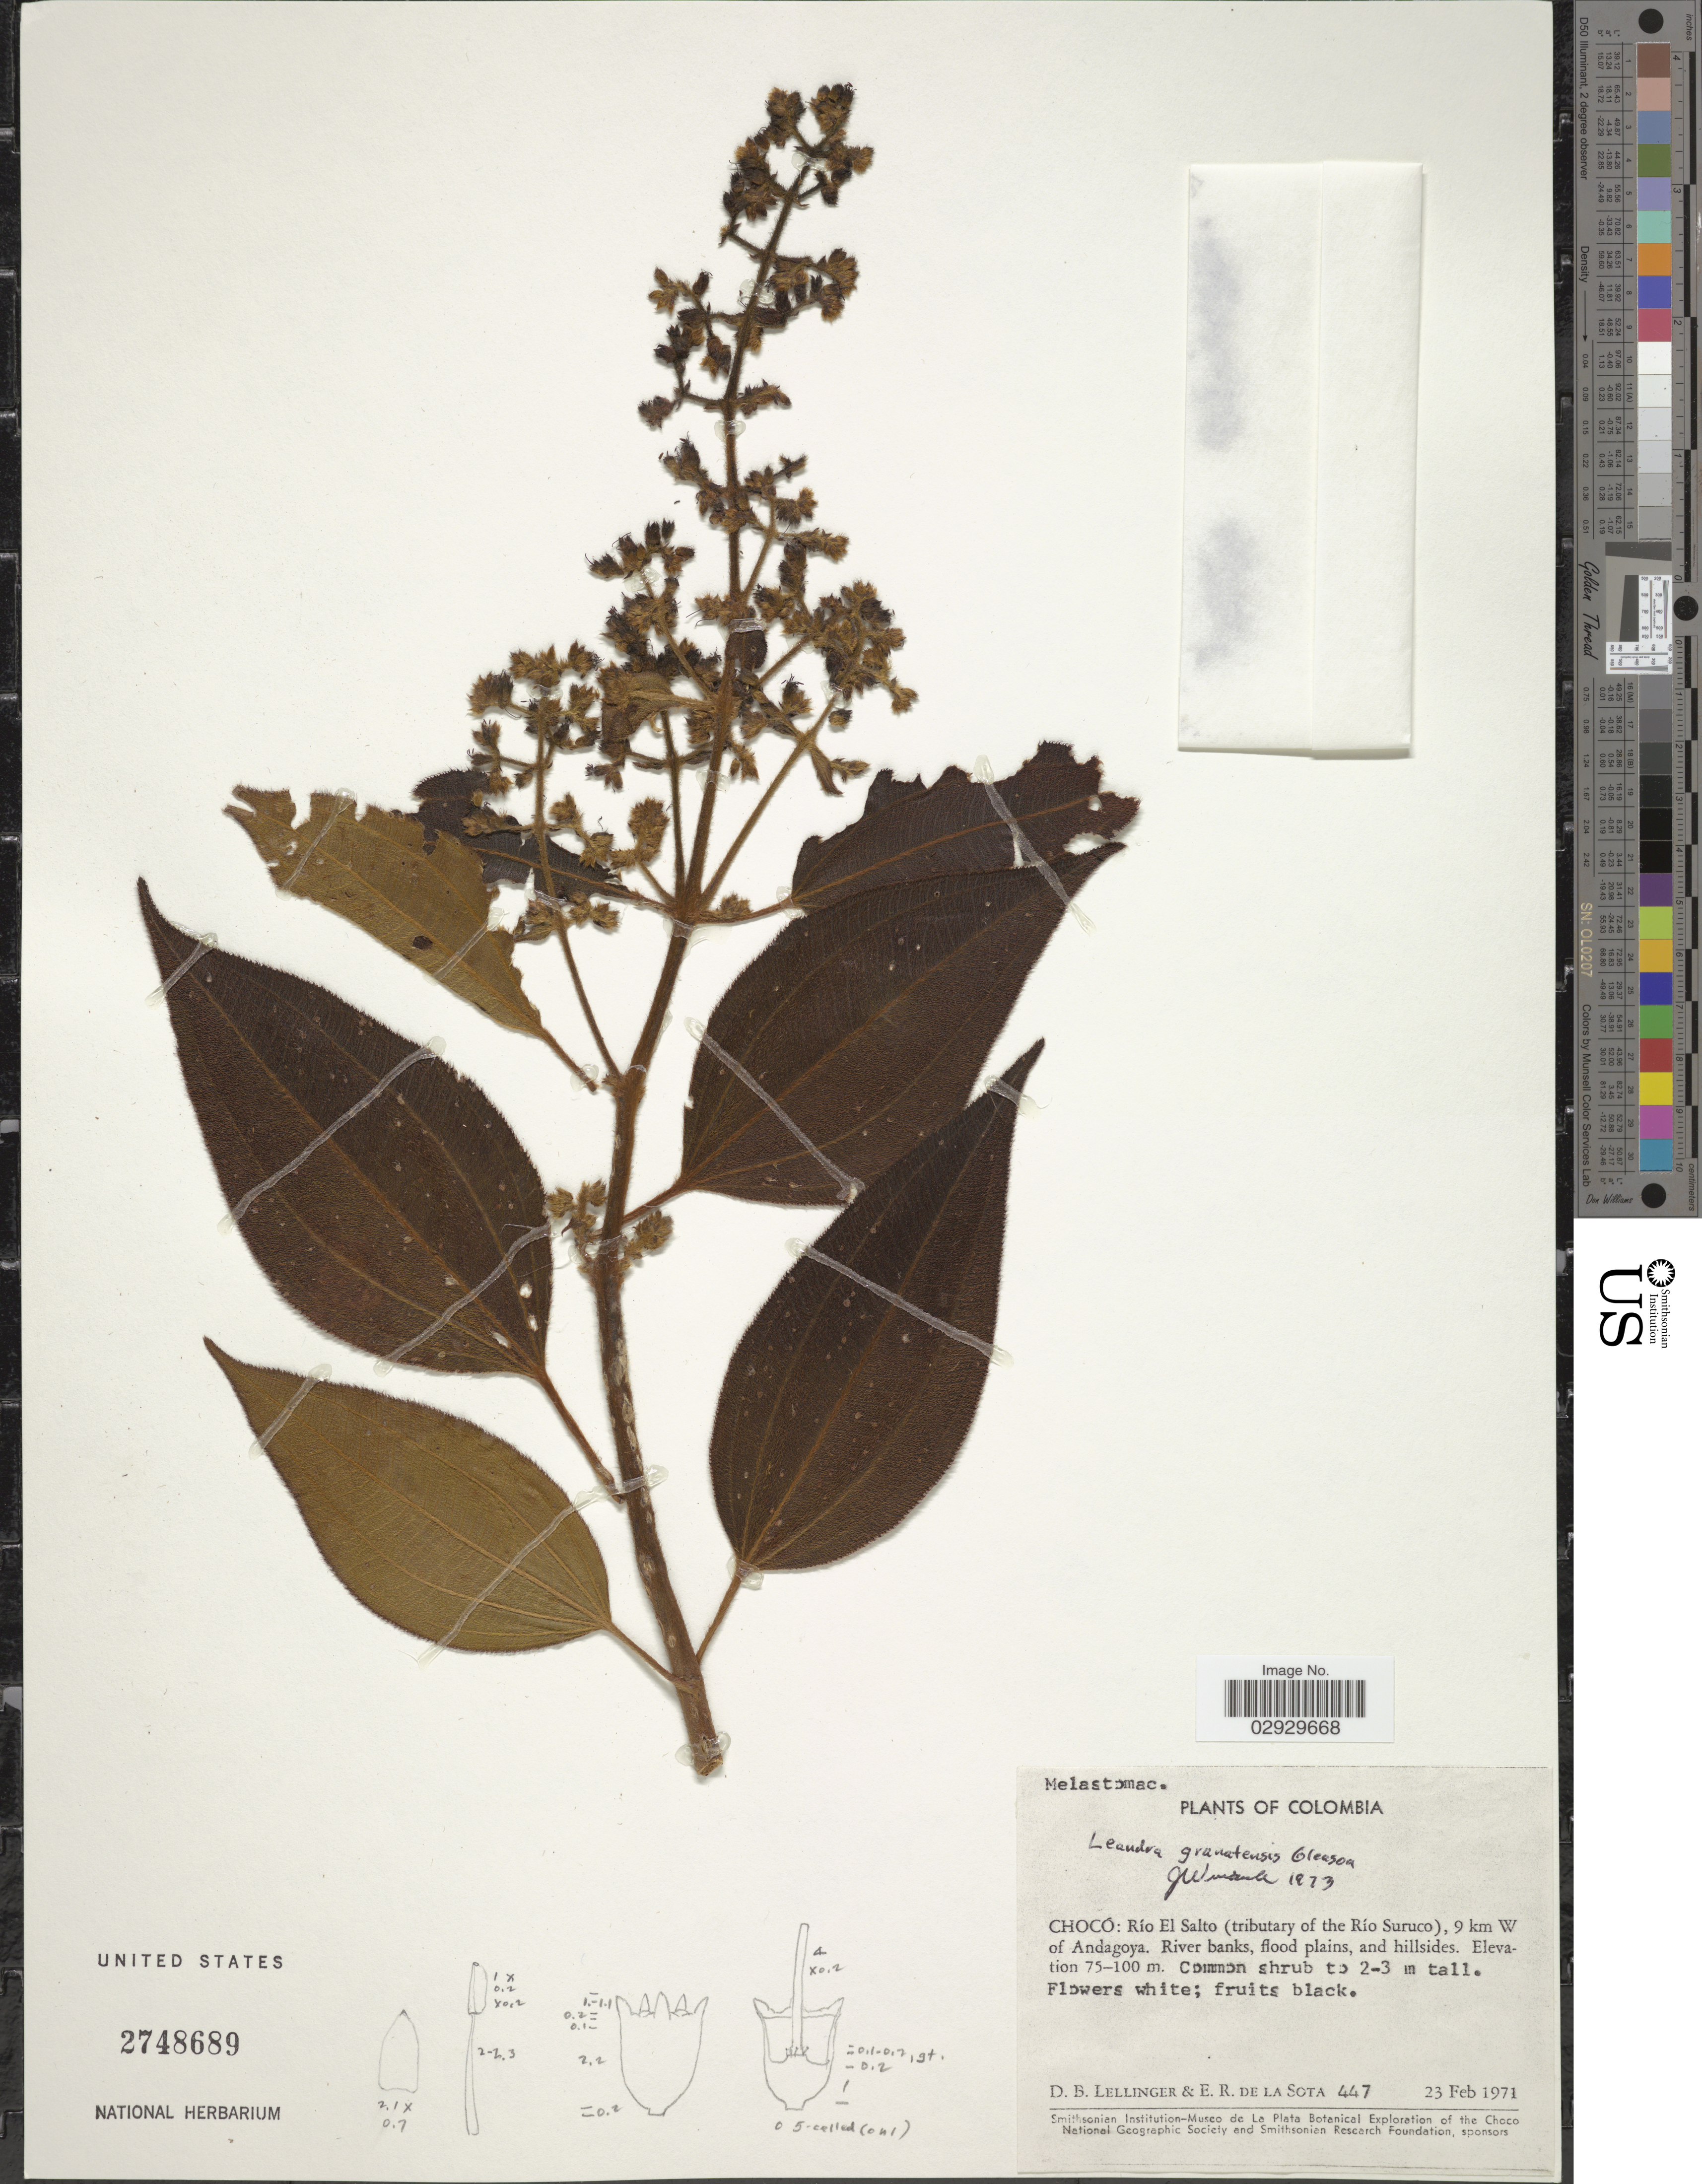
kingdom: Plantae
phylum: Tracheophyta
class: Magnoliopsida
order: Myrtales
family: Melastomataceae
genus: Leandra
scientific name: Leandra granatensis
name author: Gleason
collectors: D. B. Lellinger & E. R. de la Sota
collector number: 447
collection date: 1971-02-23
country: Colombia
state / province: Chocó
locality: Río El Salto (tributary of the Río Suruco), 9 km W of Andagoya.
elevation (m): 75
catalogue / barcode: US 2748689